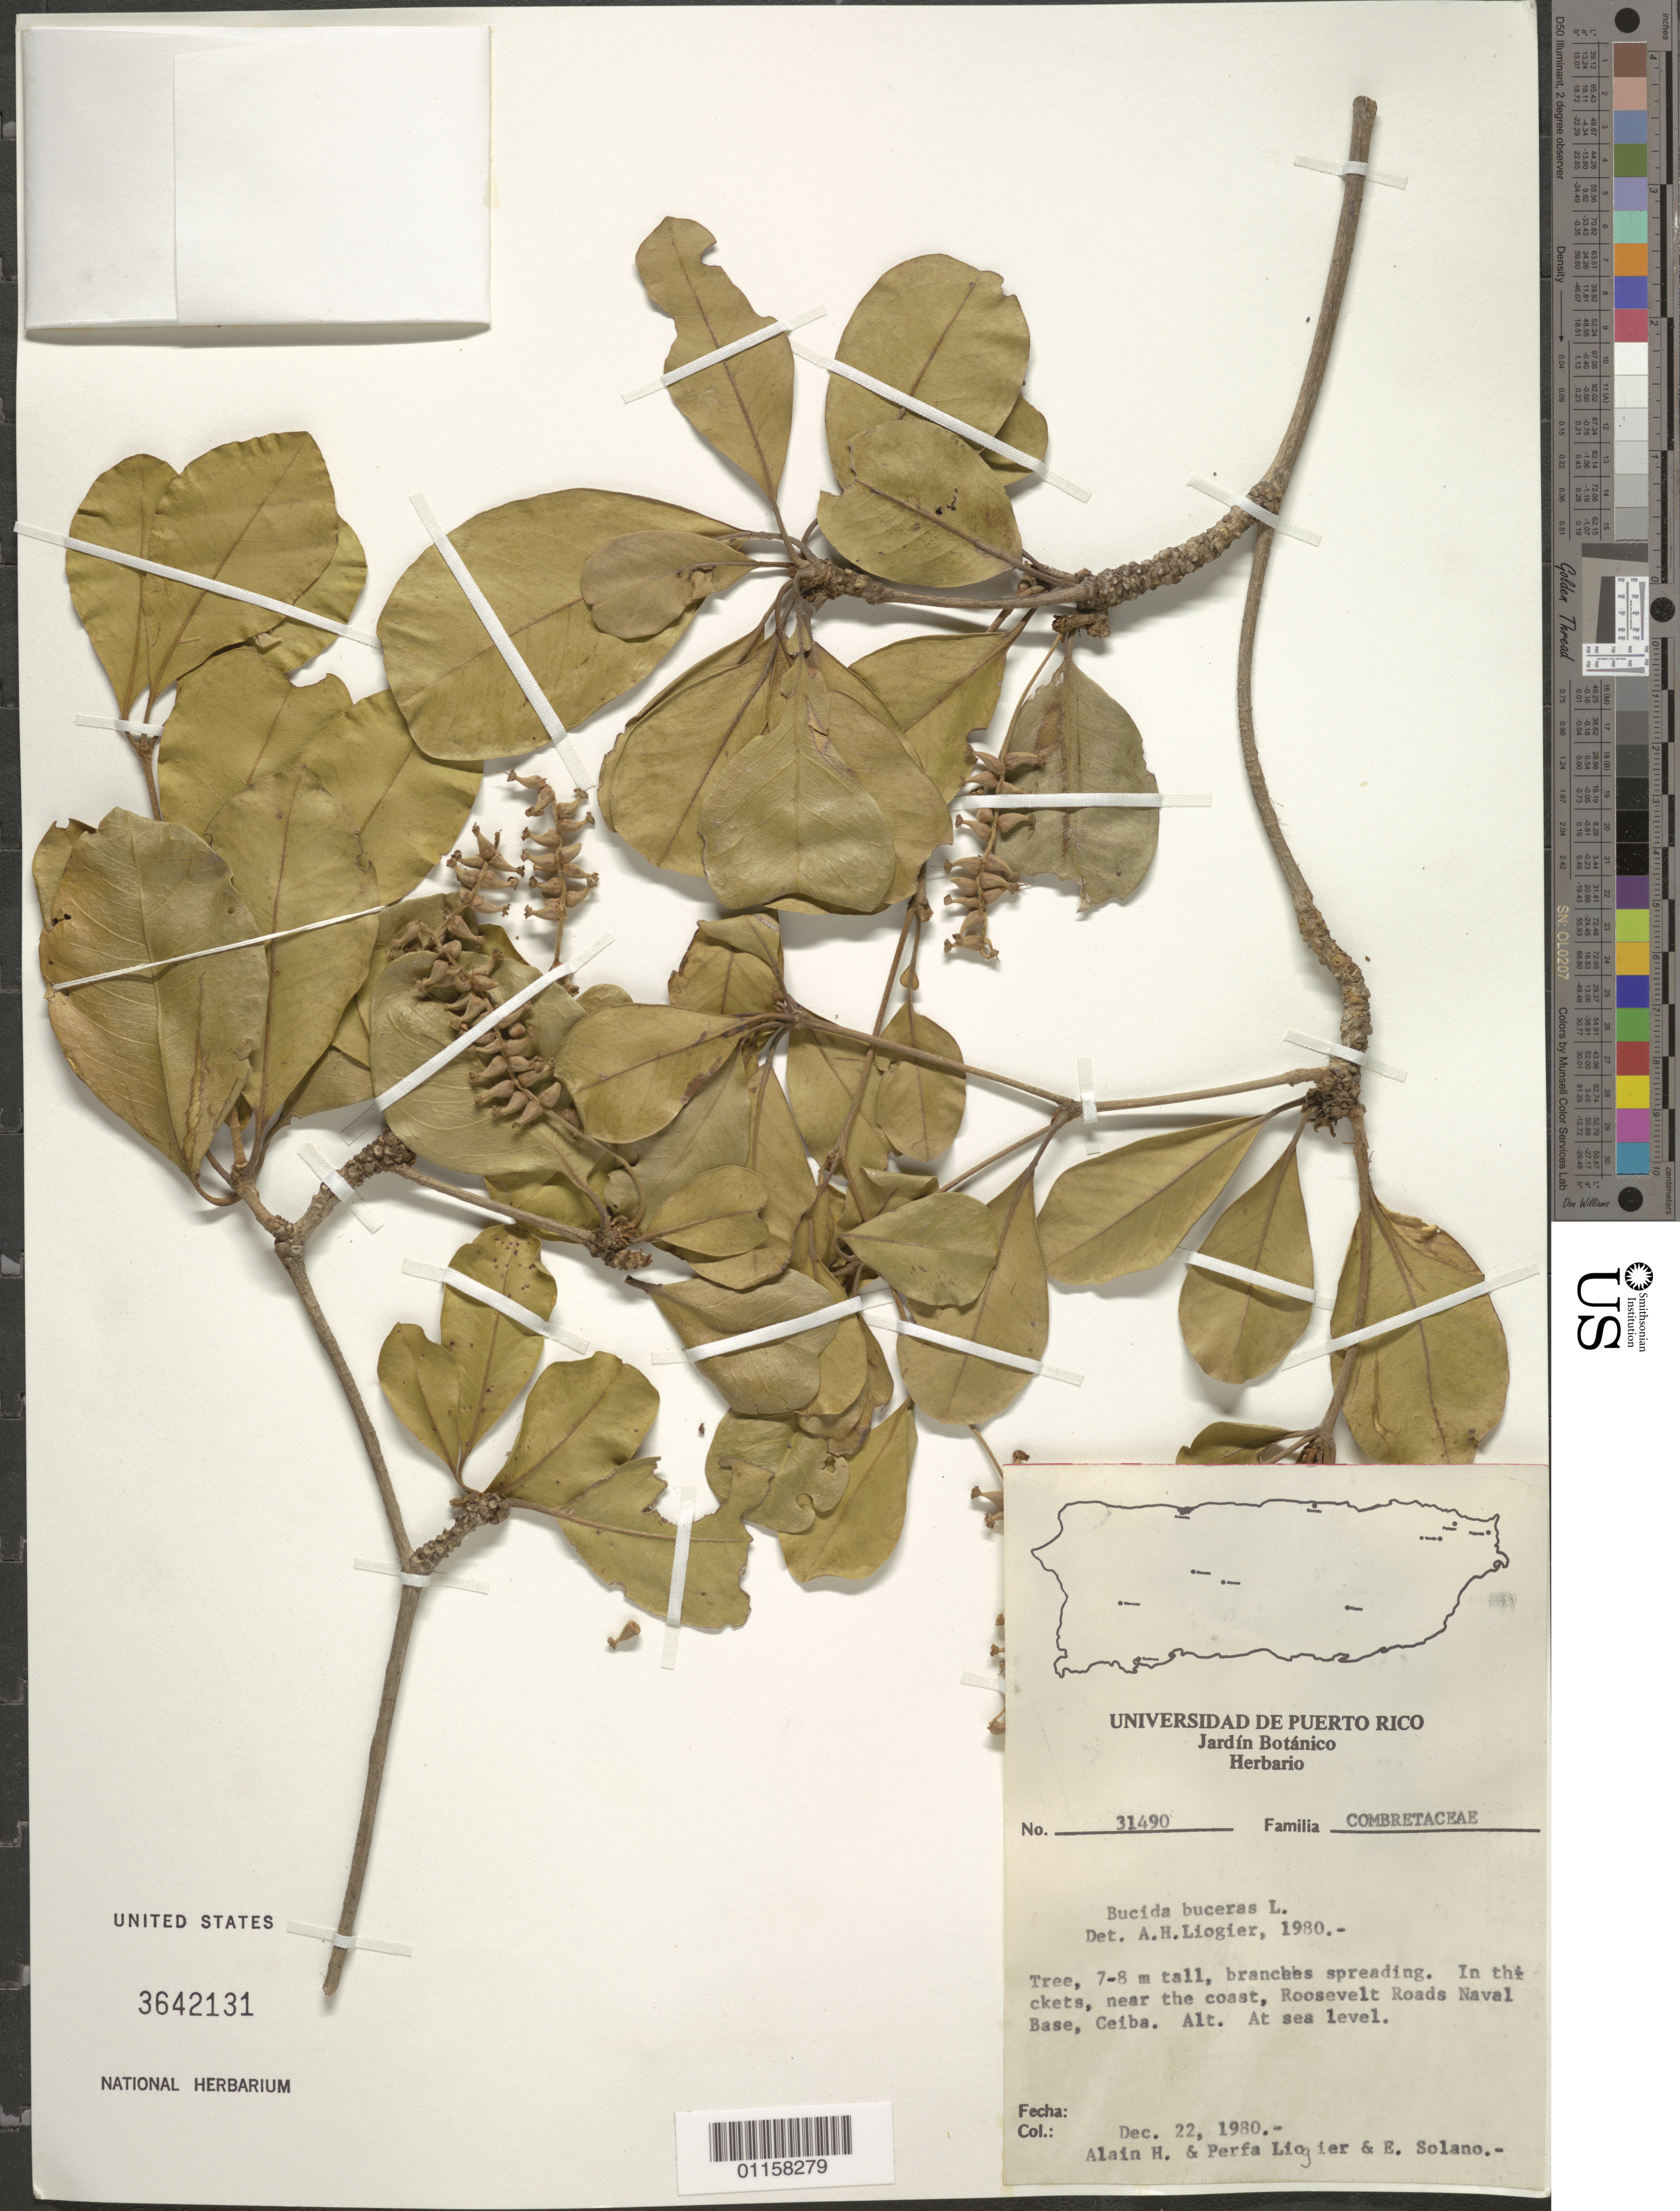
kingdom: Plantae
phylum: Tracheophyta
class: Magnoliopsida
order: Myrtales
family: Combretaceae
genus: Terminalia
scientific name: Terminalia buceras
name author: (L.) C. Wright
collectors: A. H. Liogier, M. P. Liogier & E. Solano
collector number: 31490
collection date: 1980-12-22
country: Puerto Rico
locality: Ceiba, Roosevelt Roads Naval Base.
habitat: In thickets, near the coast.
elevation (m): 0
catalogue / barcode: US 3642131